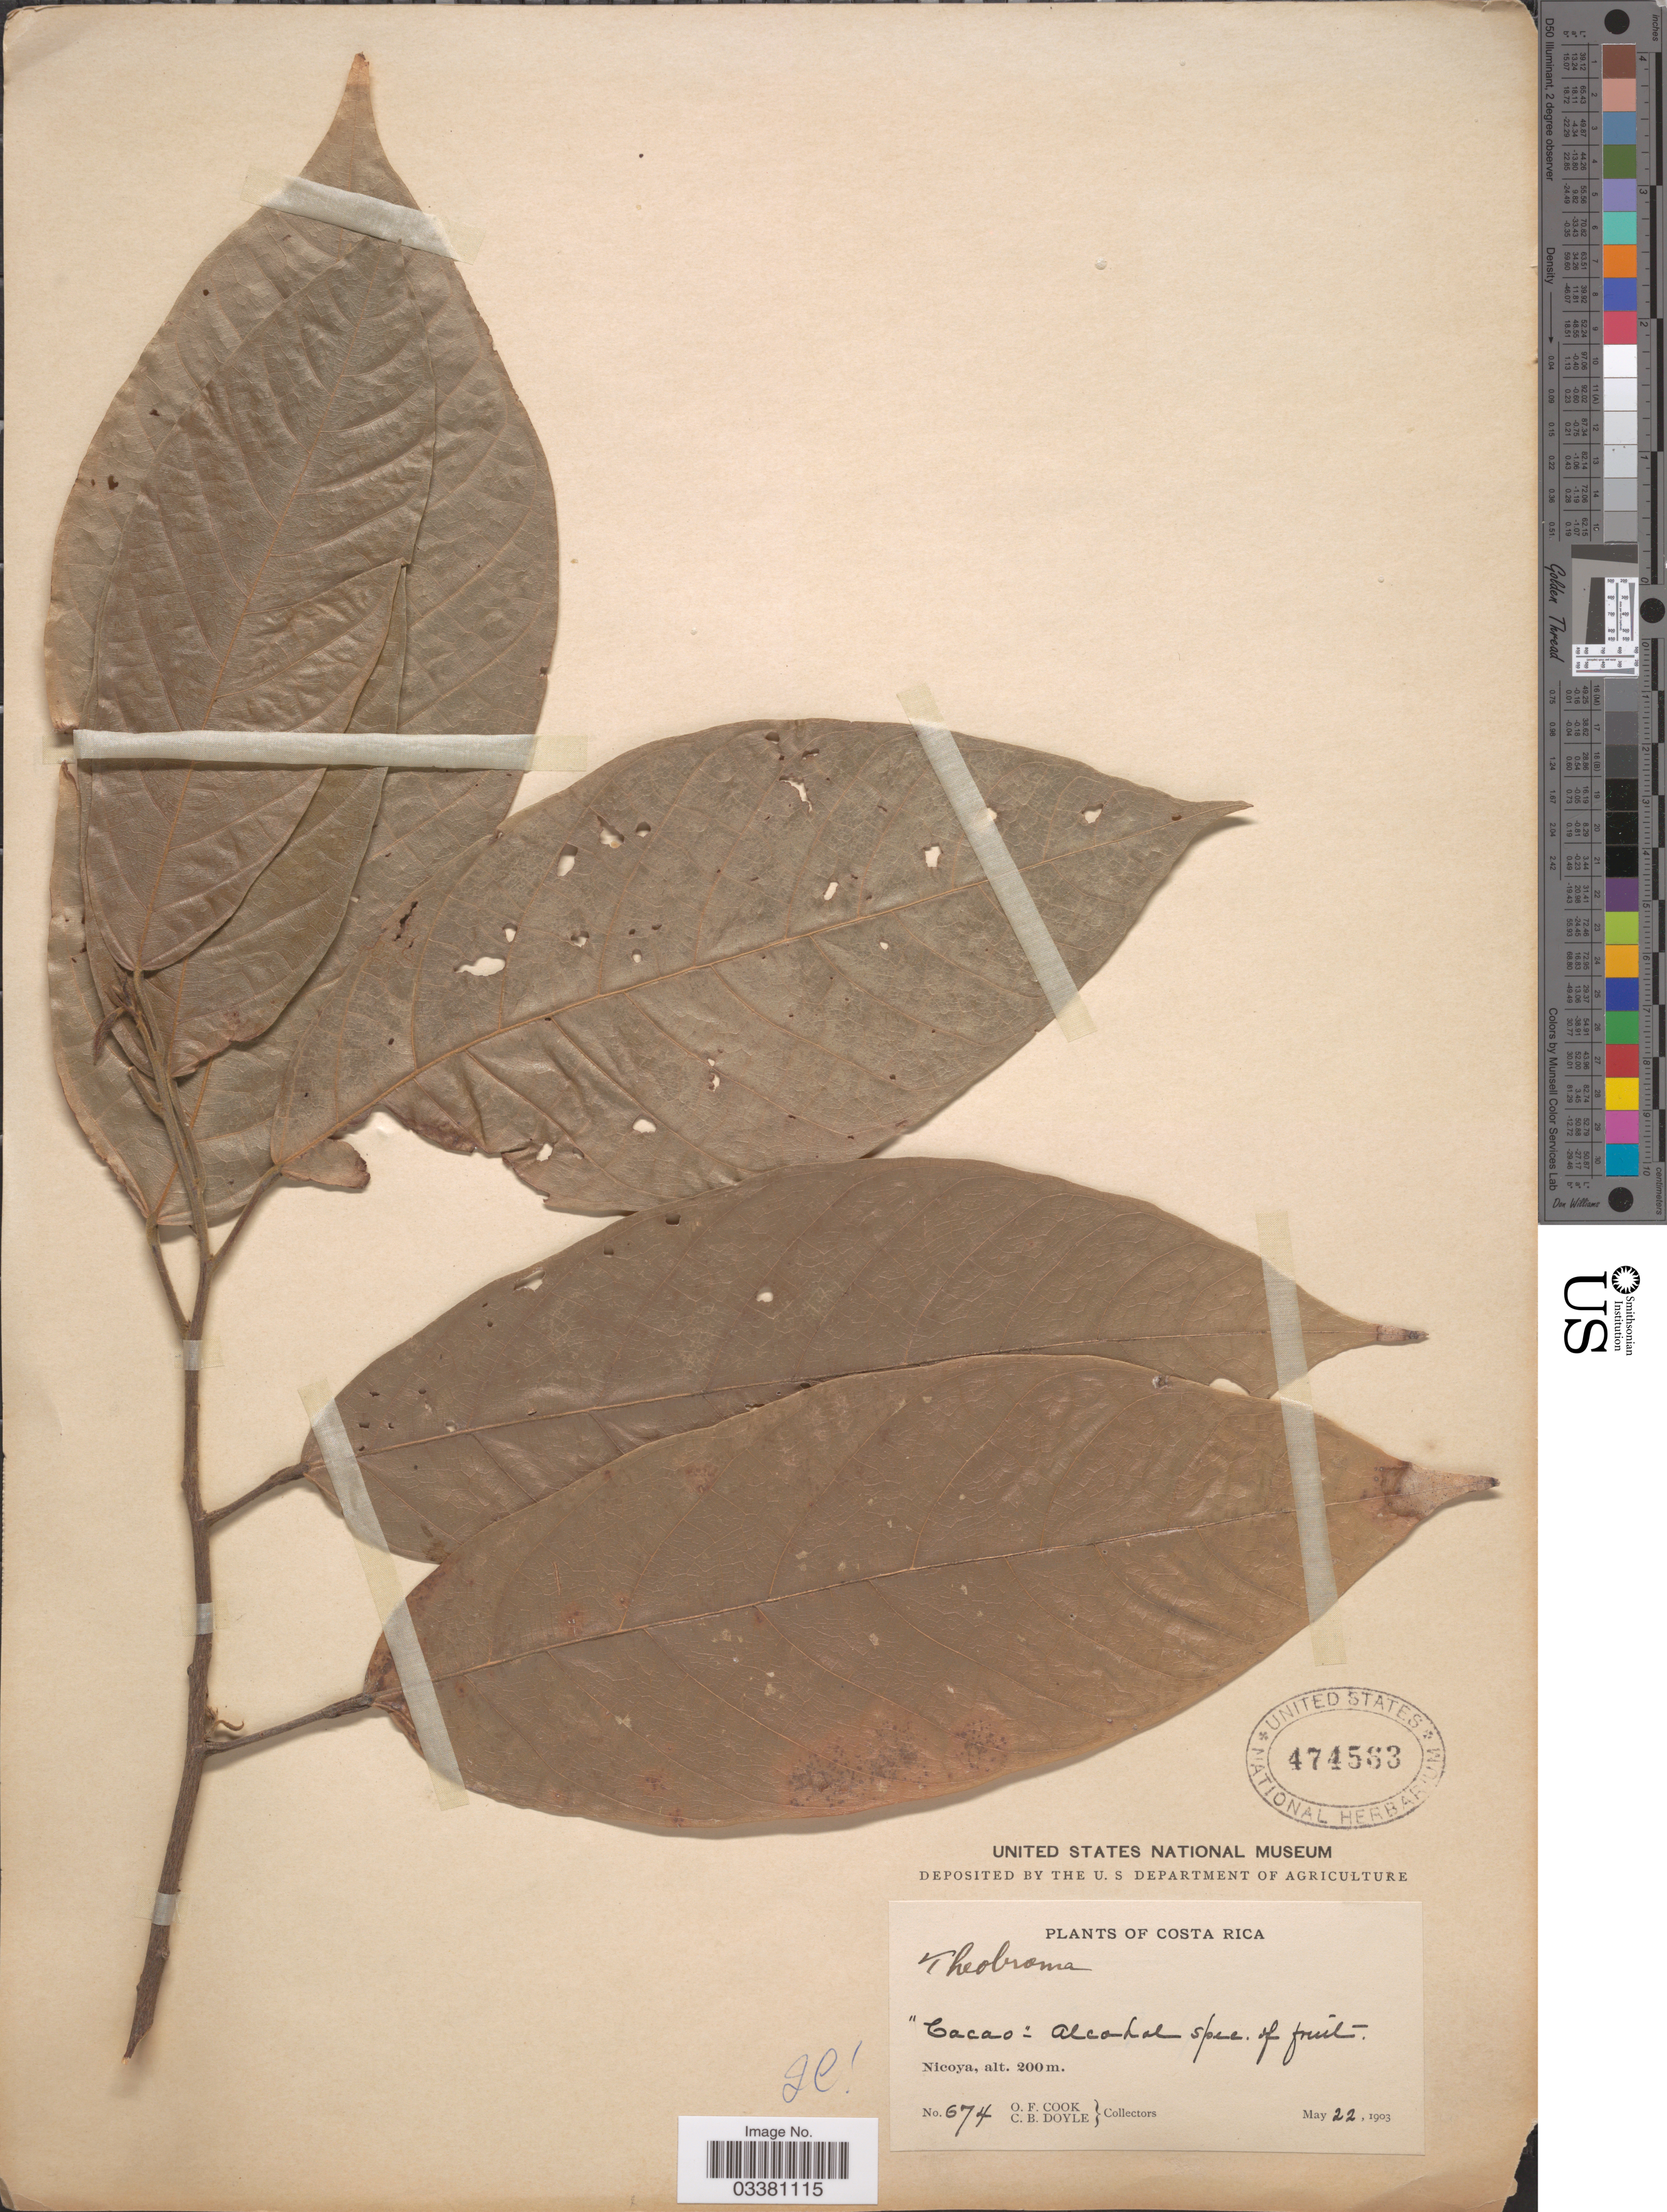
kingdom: Plantae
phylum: Tracheophyta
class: Magnoliopsida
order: Malvales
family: Malvaceae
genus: Theobroma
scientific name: Theobroma cacao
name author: L.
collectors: O. F. Cook & C. Doyle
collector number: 674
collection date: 1903-05-22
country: Costa Rica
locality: Nicoya.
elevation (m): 200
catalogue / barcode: US 474563